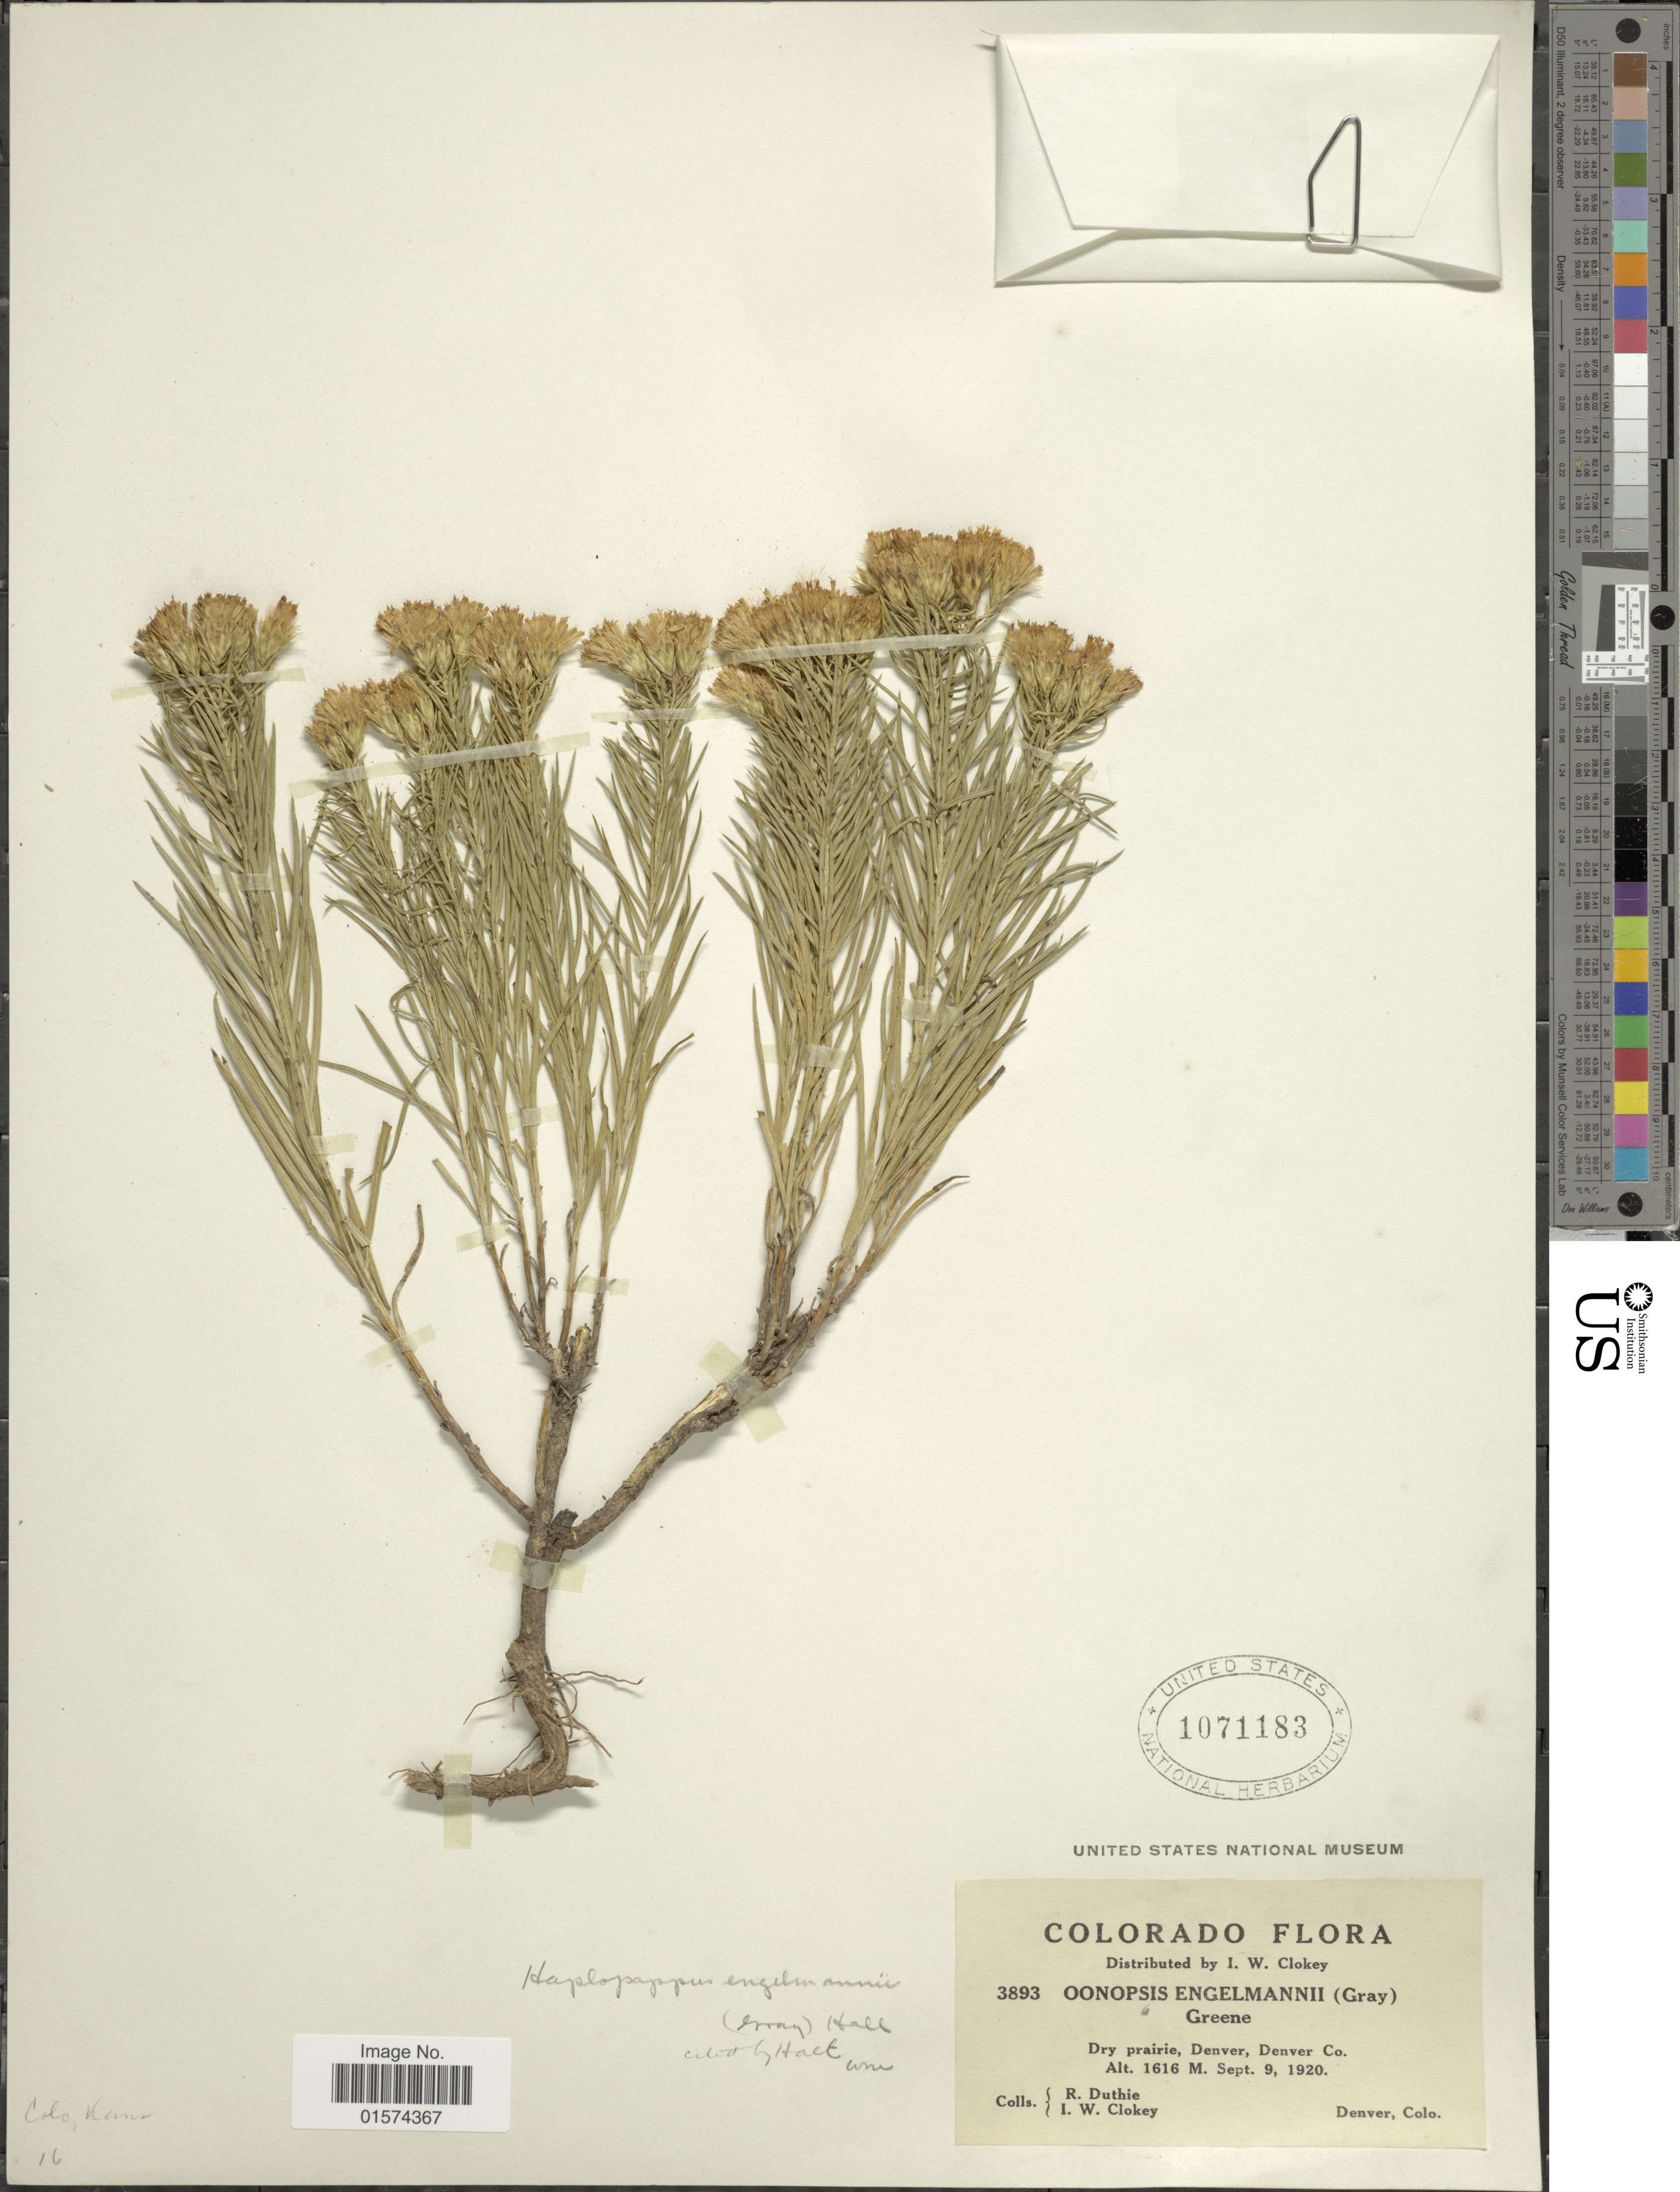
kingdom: Plantae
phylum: Tracheophyta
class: Magnoliopsida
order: Asterales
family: Asteraceae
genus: Oonopsis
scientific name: Oonopsis engelmannii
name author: (A. Gray) Greene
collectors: R. Duthie & I. W. Clokey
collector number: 3893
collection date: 1920-09-09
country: United States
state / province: Colorado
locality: Dry prairie, Denver, Denver Co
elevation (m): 1616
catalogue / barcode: US 1071183